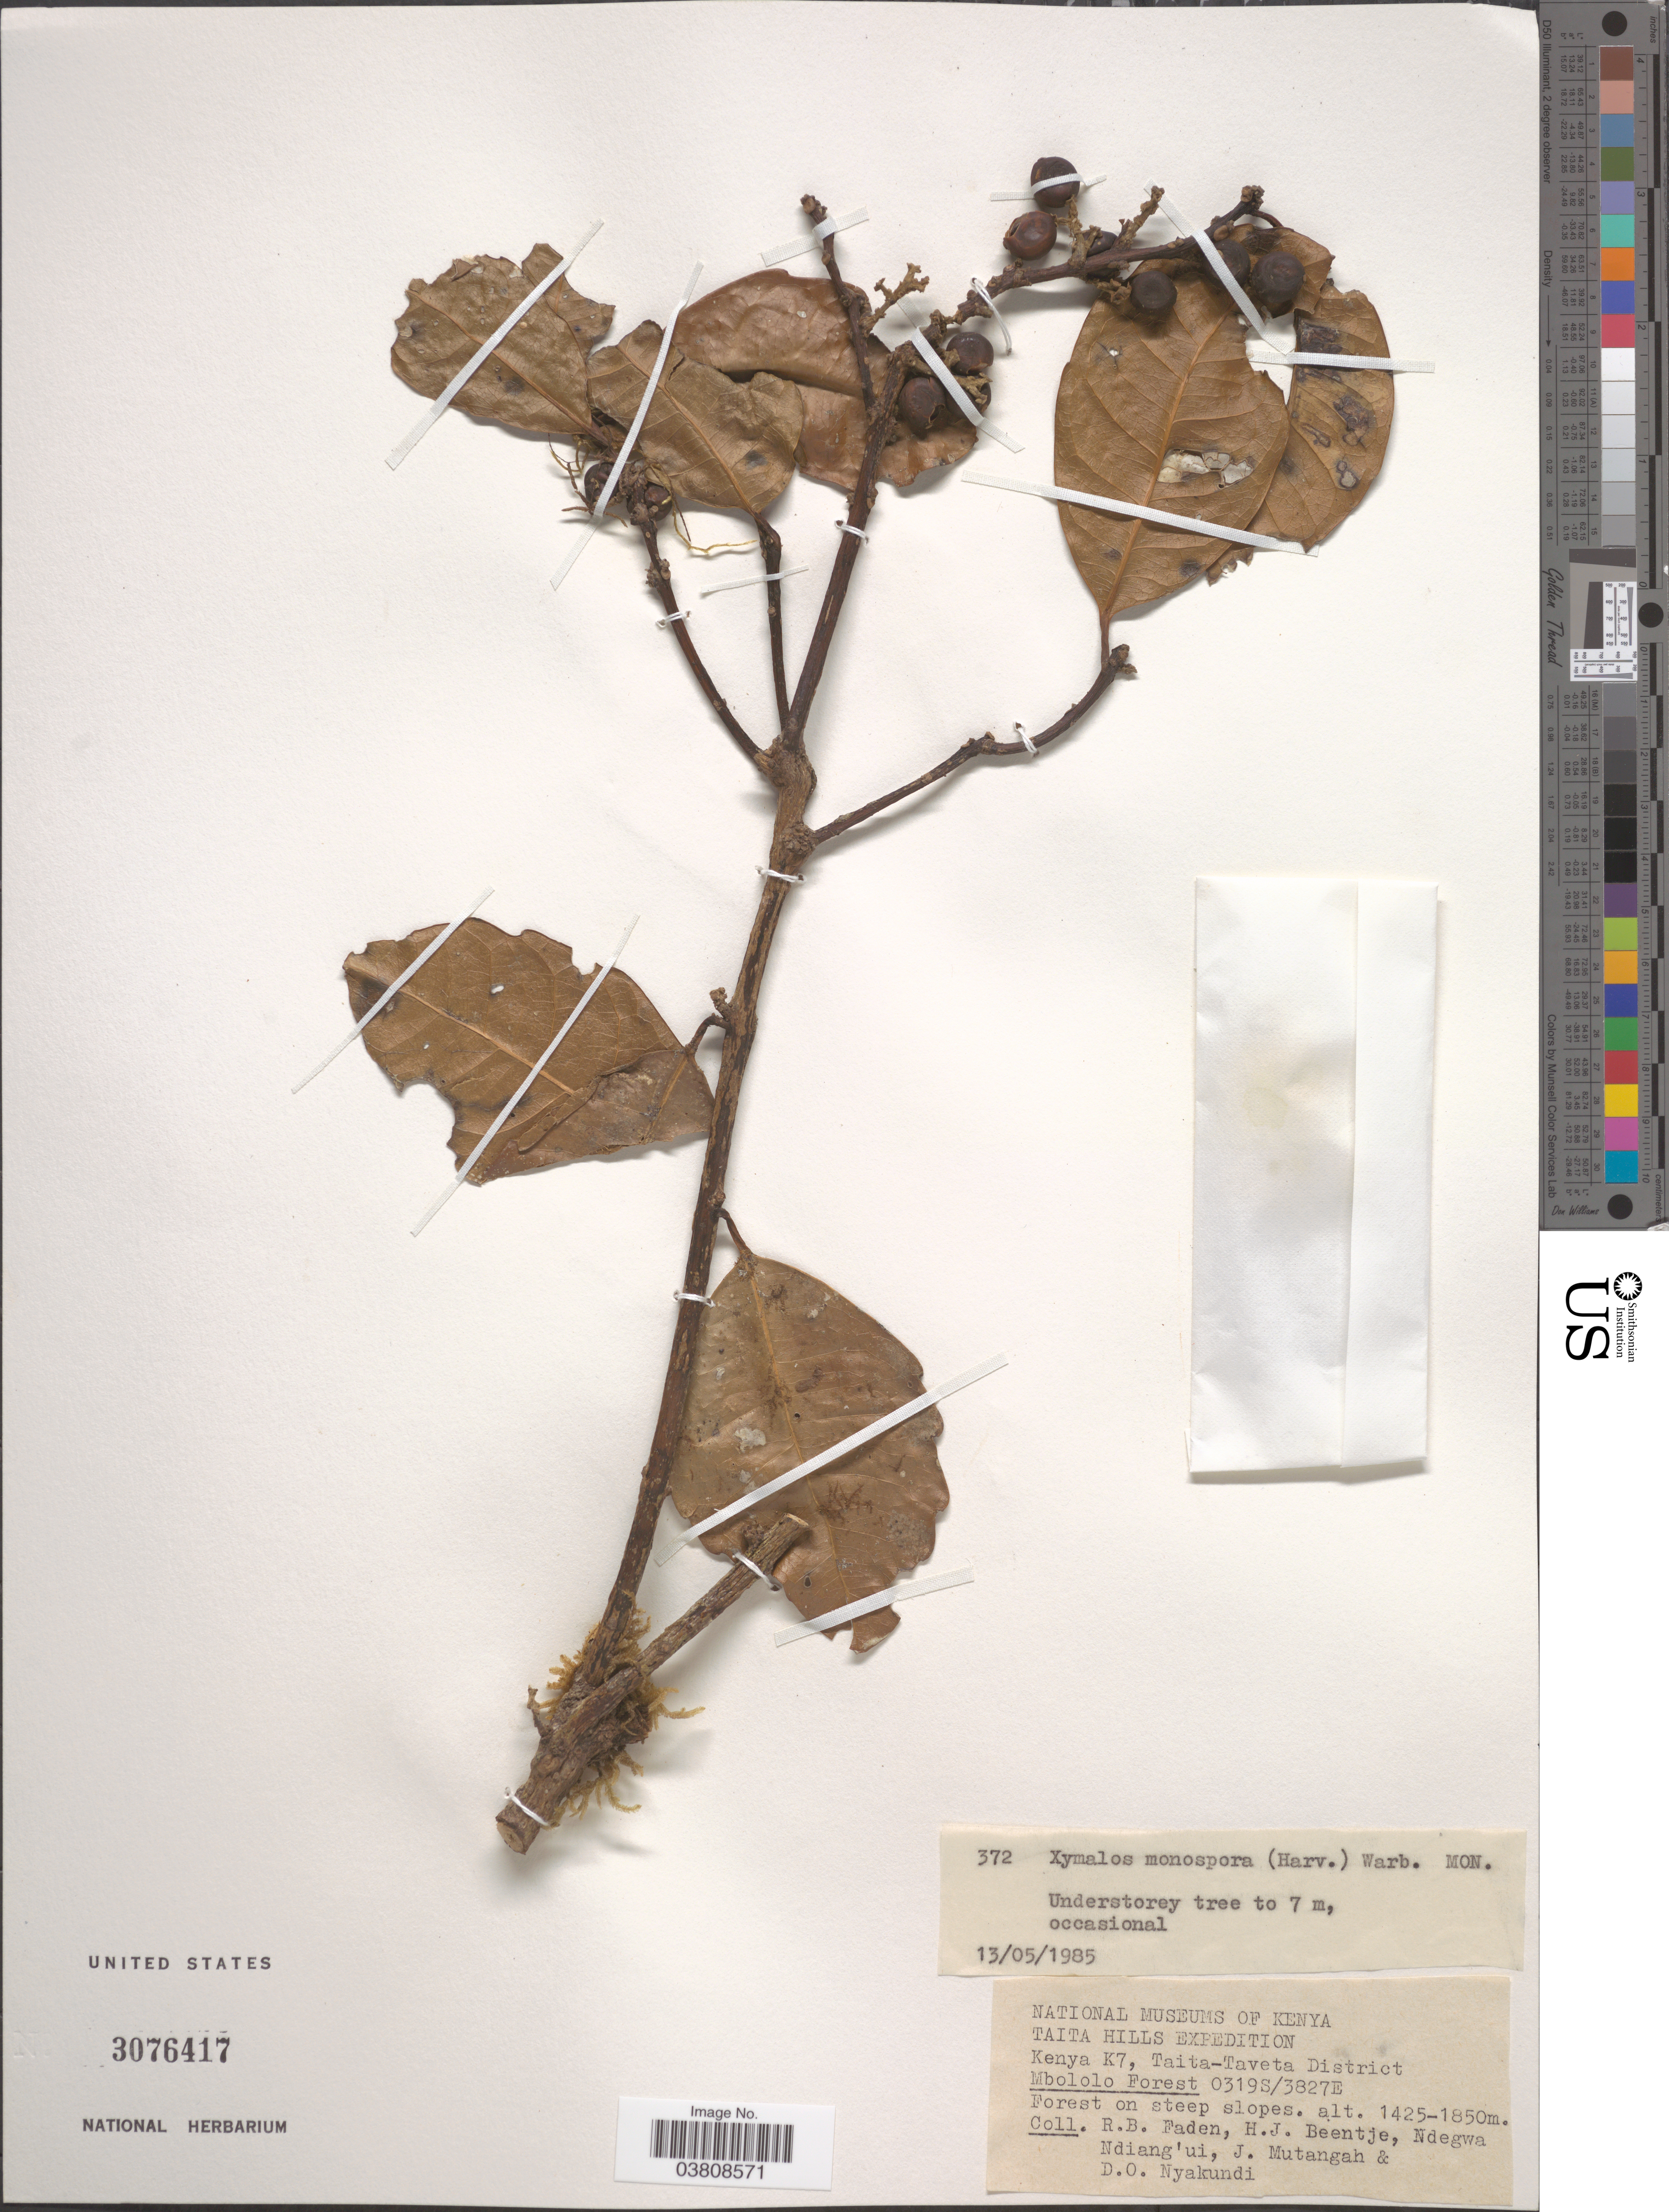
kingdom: Plantae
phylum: Tracheophyta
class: Magnoliopsida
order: Laurales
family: Monimiaceae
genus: Xymalos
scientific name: Xymalos monospora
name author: (Harv.) Baill.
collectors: R. B. Faden, H. J. Beentje, Ndegwa Ndiang'ui, J. Mutangah & D. Nyakundi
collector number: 372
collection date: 1985-05-13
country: Kenya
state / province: Taita Taveta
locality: Taita Hills. Kenya K7, Taita-Taveta District. Mbololo Forest.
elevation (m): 1425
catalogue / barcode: US 3076417